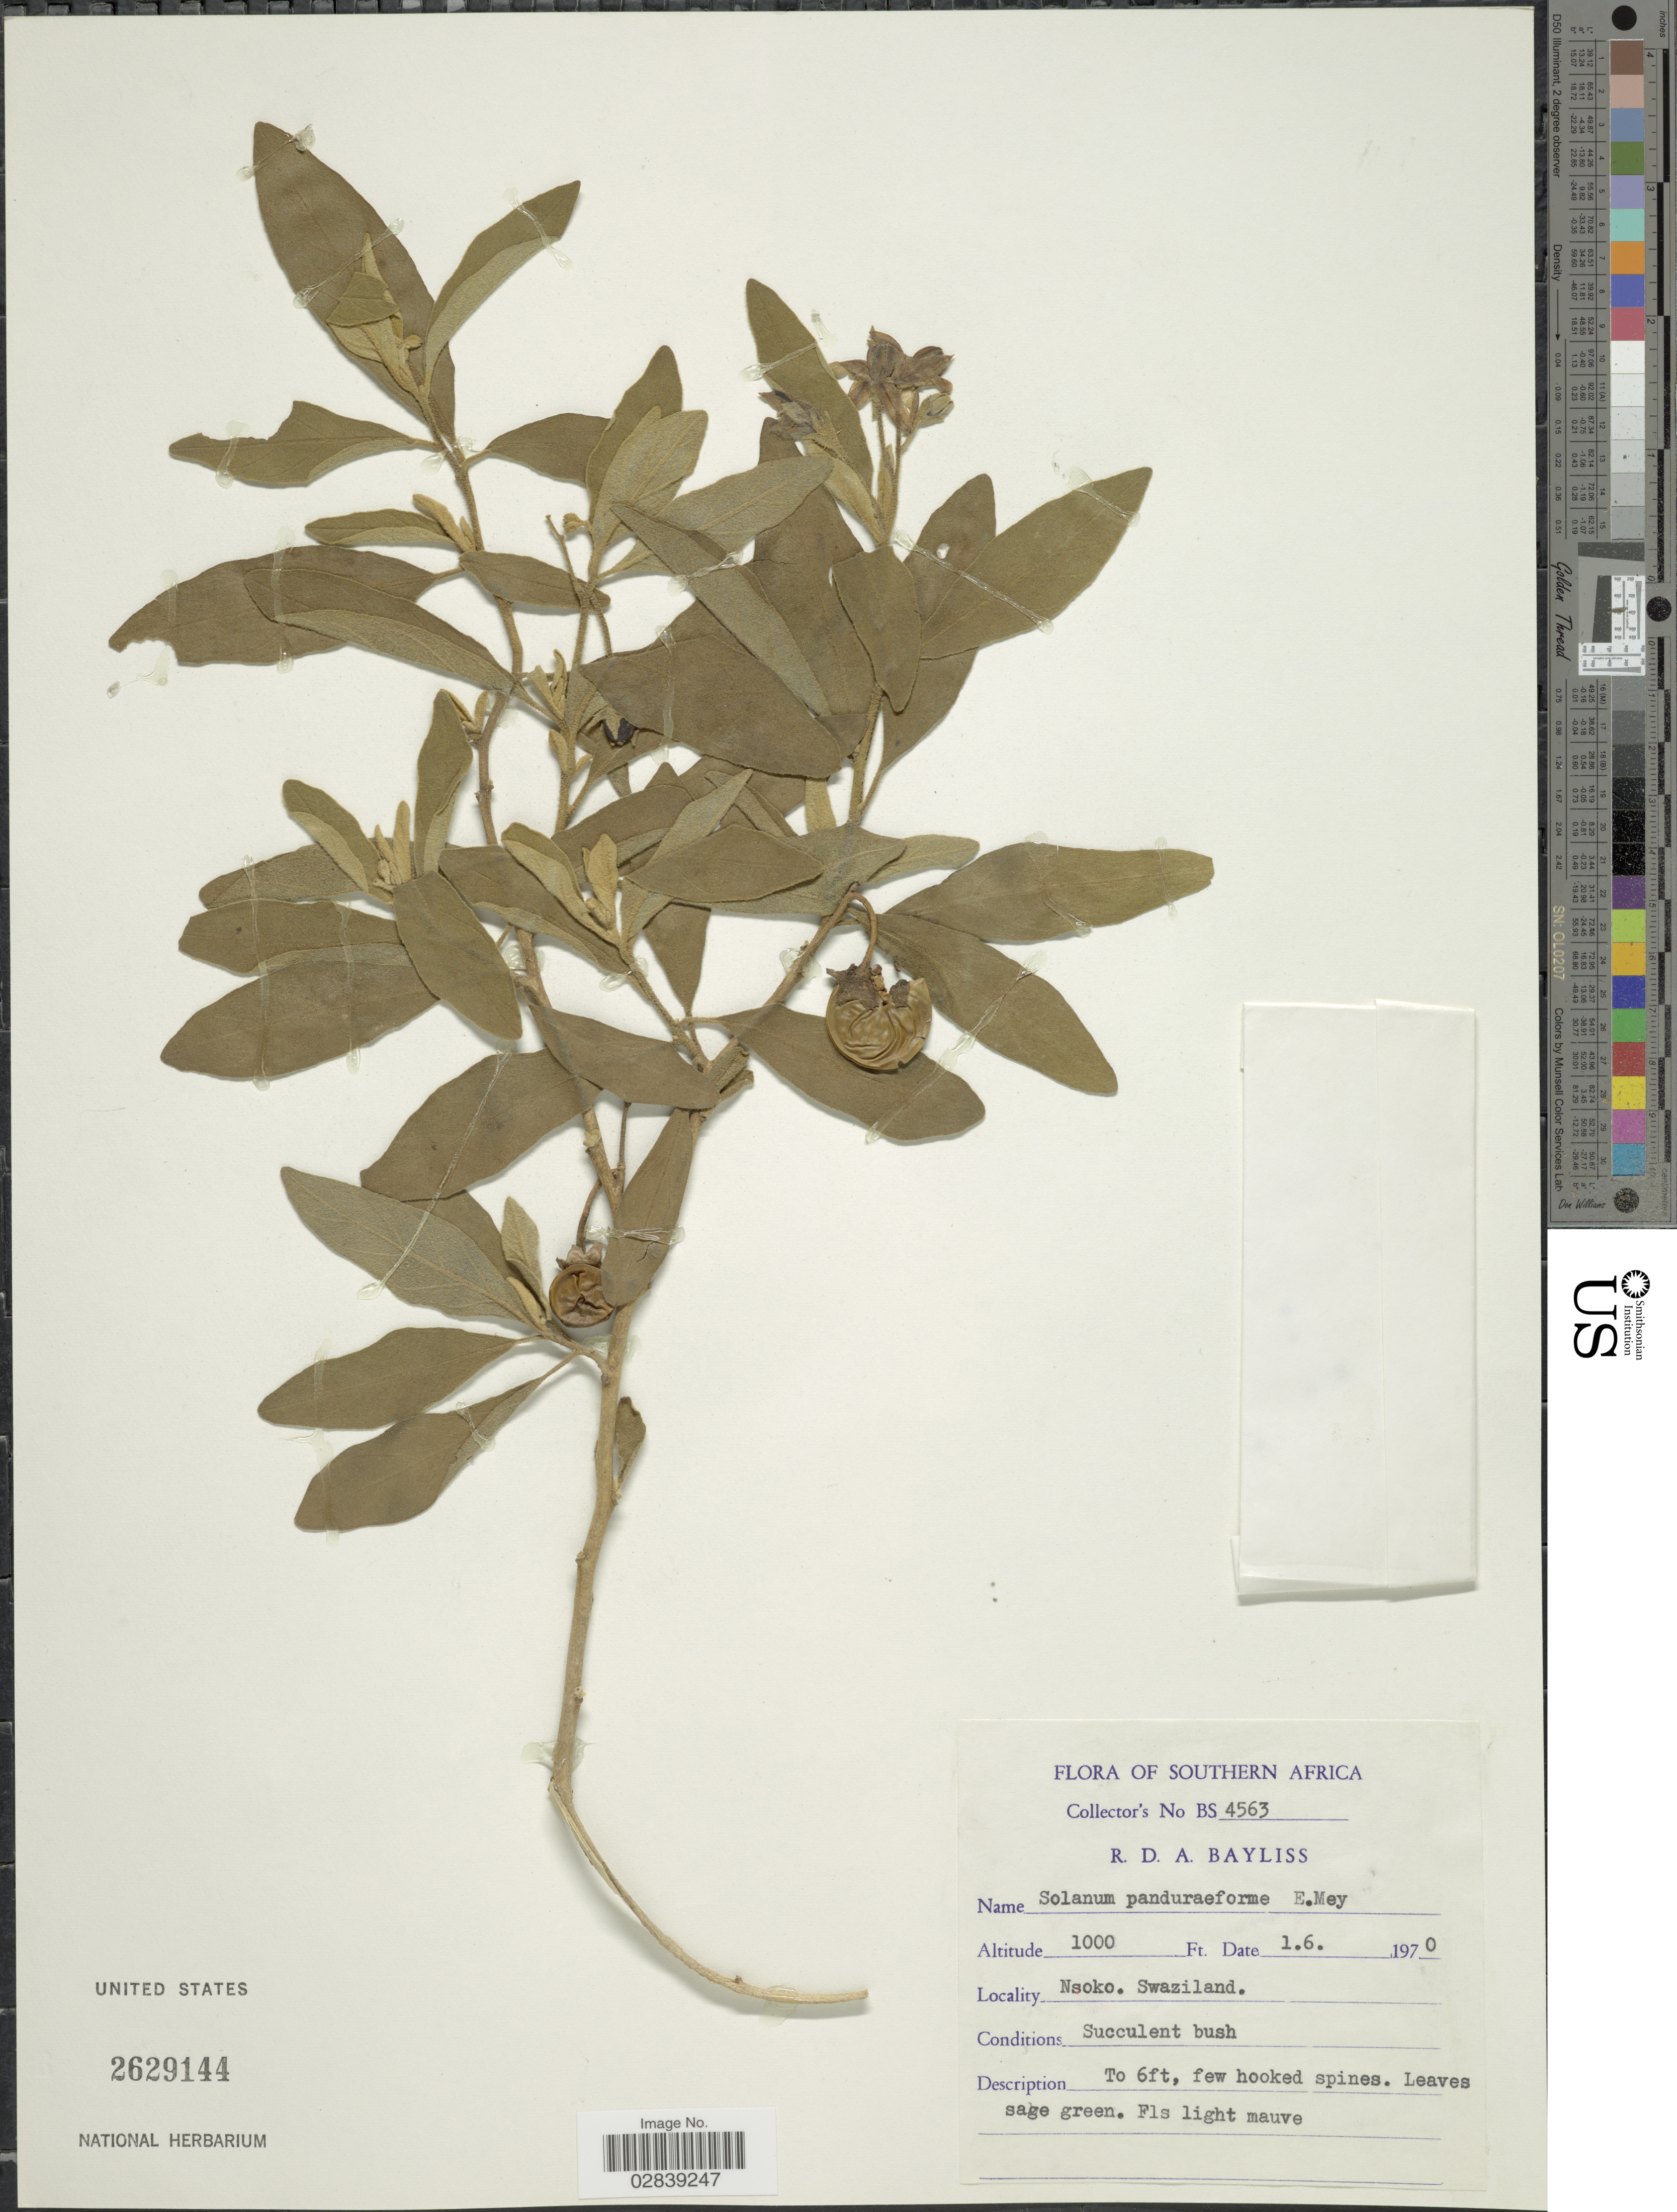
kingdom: Plantae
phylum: Tracheophyta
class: Magnoliopsida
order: Solanales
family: Solanaceae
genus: Solanum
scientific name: Solanum panduraeforme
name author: Dunal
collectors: R. Bayliss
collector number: BS4563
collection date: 1970-06-01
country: Eswatini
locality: Southern Africa, Nsoko.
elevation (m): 305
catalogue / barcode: US 2629144